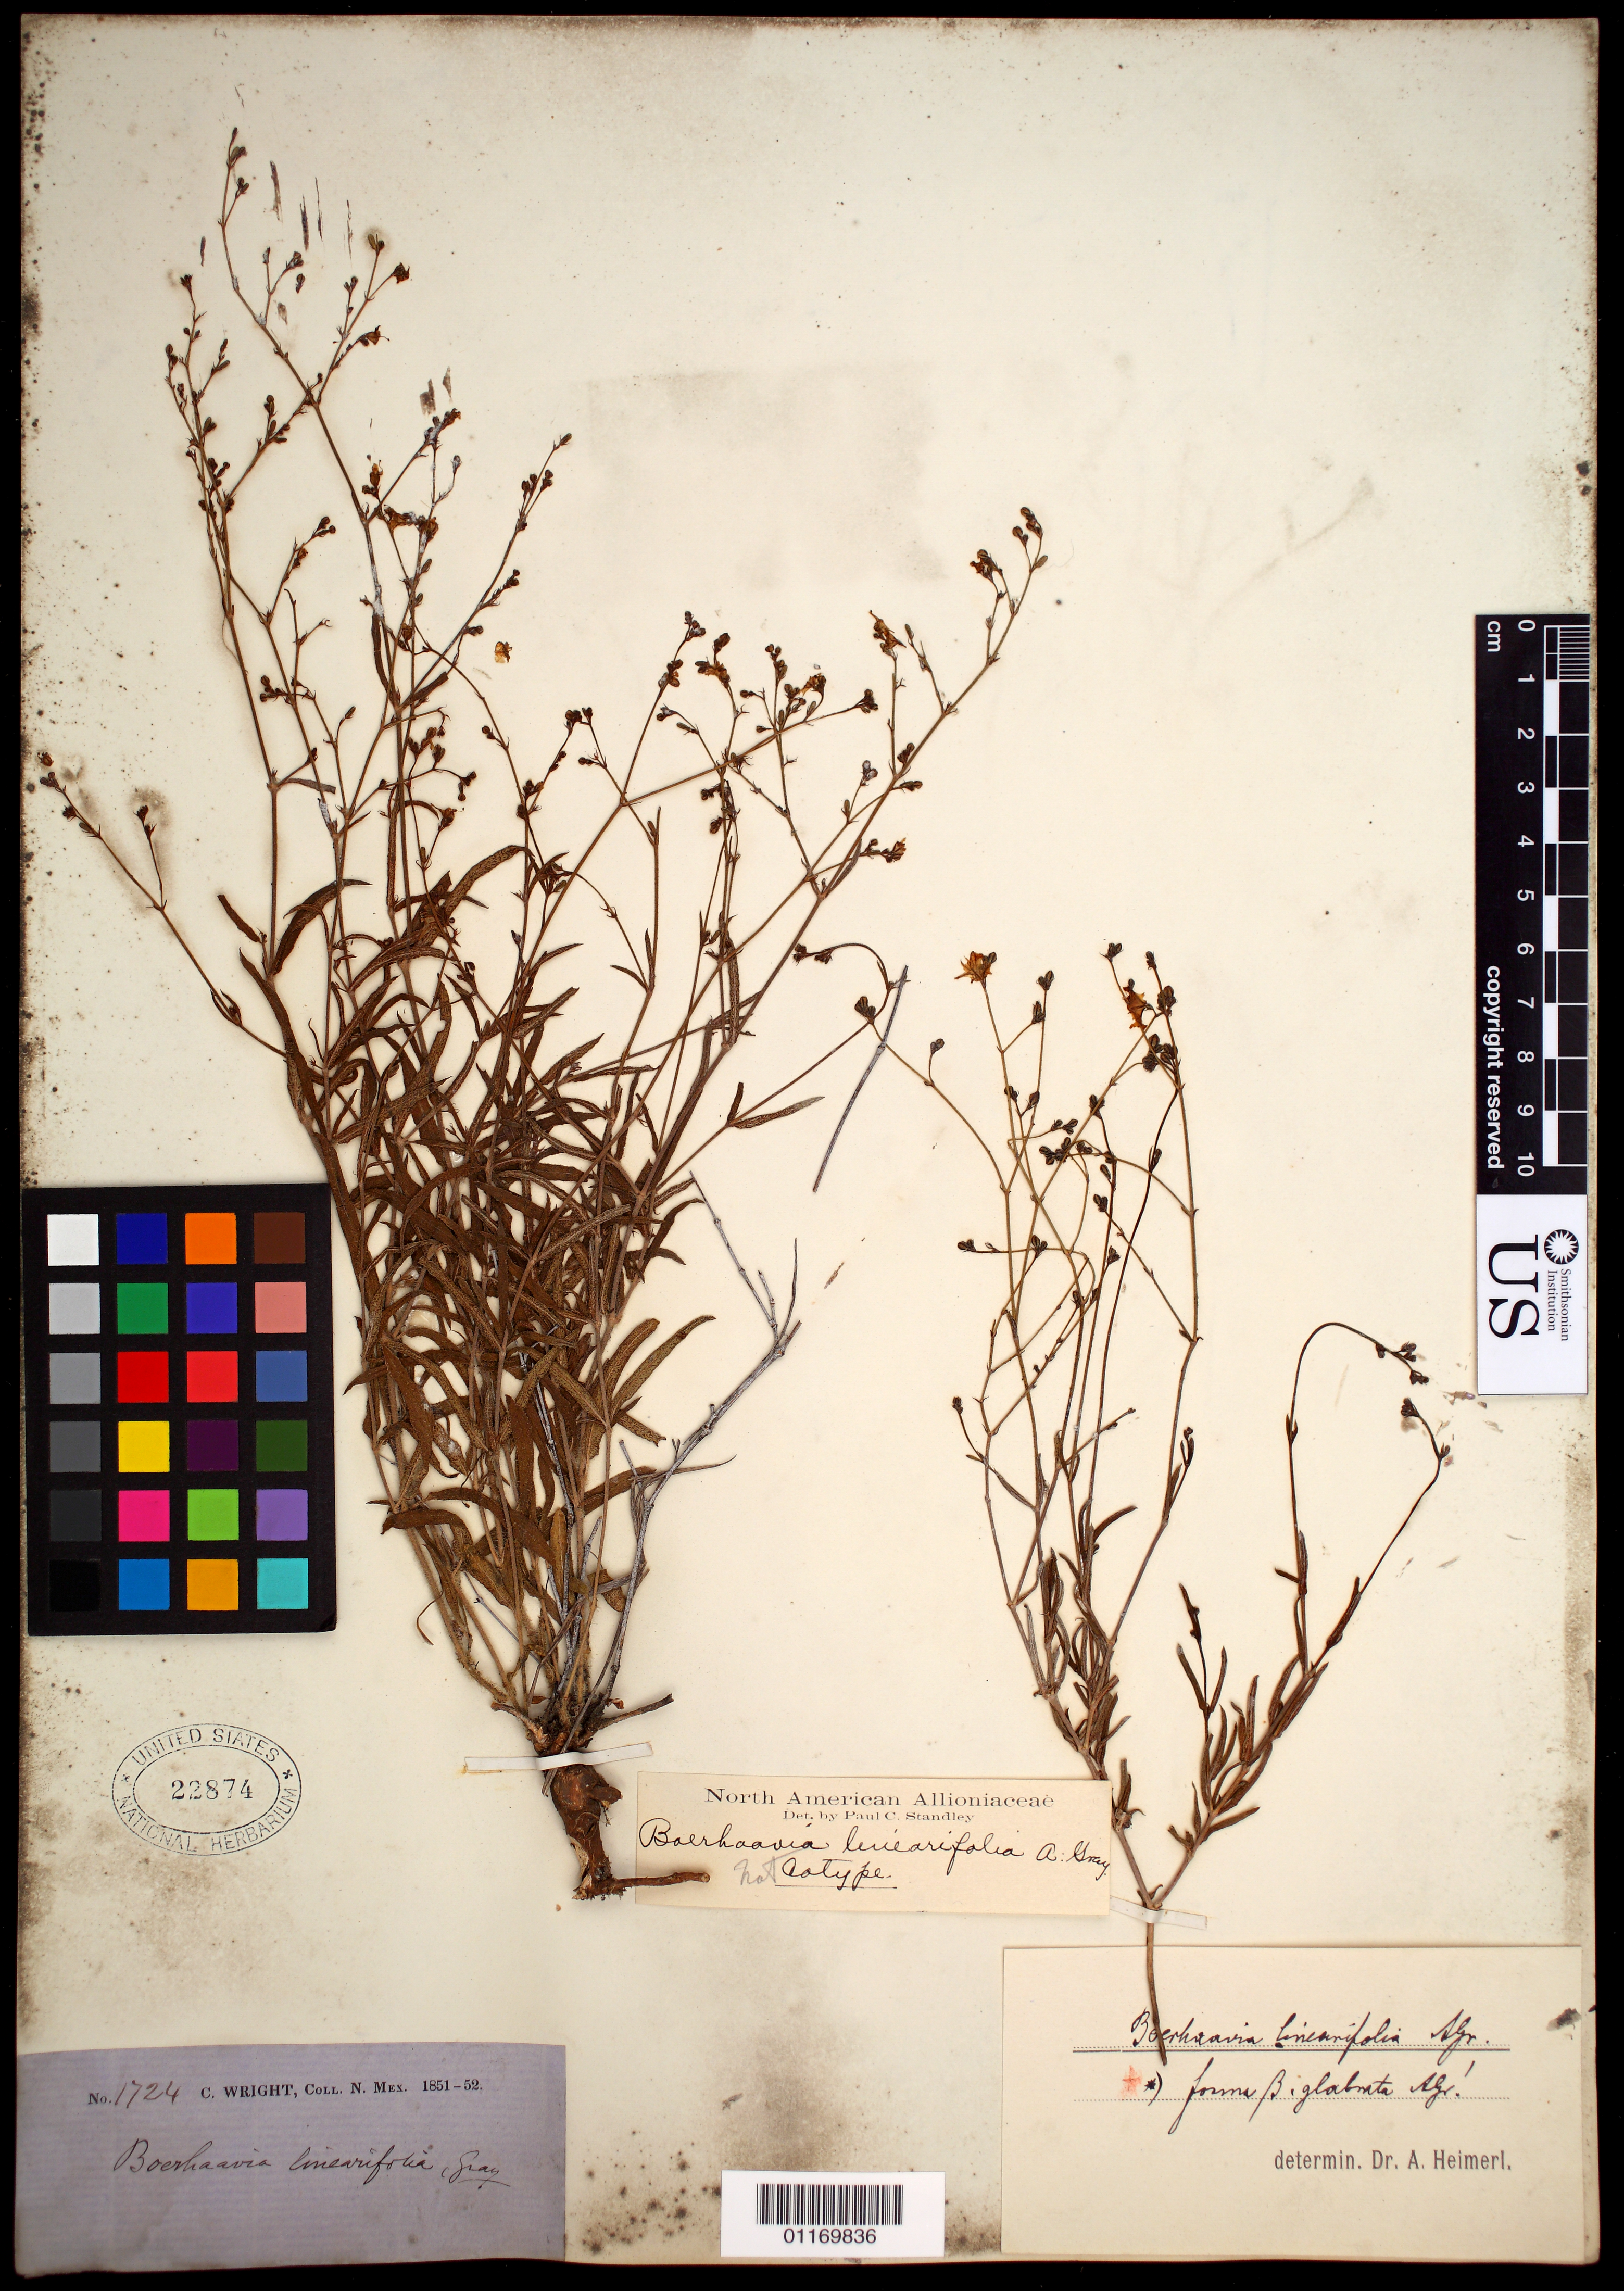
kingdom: Plantae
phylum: Tracheophyta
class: Magnoliopsida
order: Caryophyllales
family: Nyctaginaceae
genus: Boerhavia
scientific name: Boerhavia linearifolia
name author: A. Gray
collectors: C. Wright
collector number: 1724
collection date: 1851/1852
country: United States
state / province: New Mexico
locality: "N. Mex." [=northern Mexico or New Mexico? either way possibly referring to present-day Arizona or Texas]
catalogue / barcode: US 22874